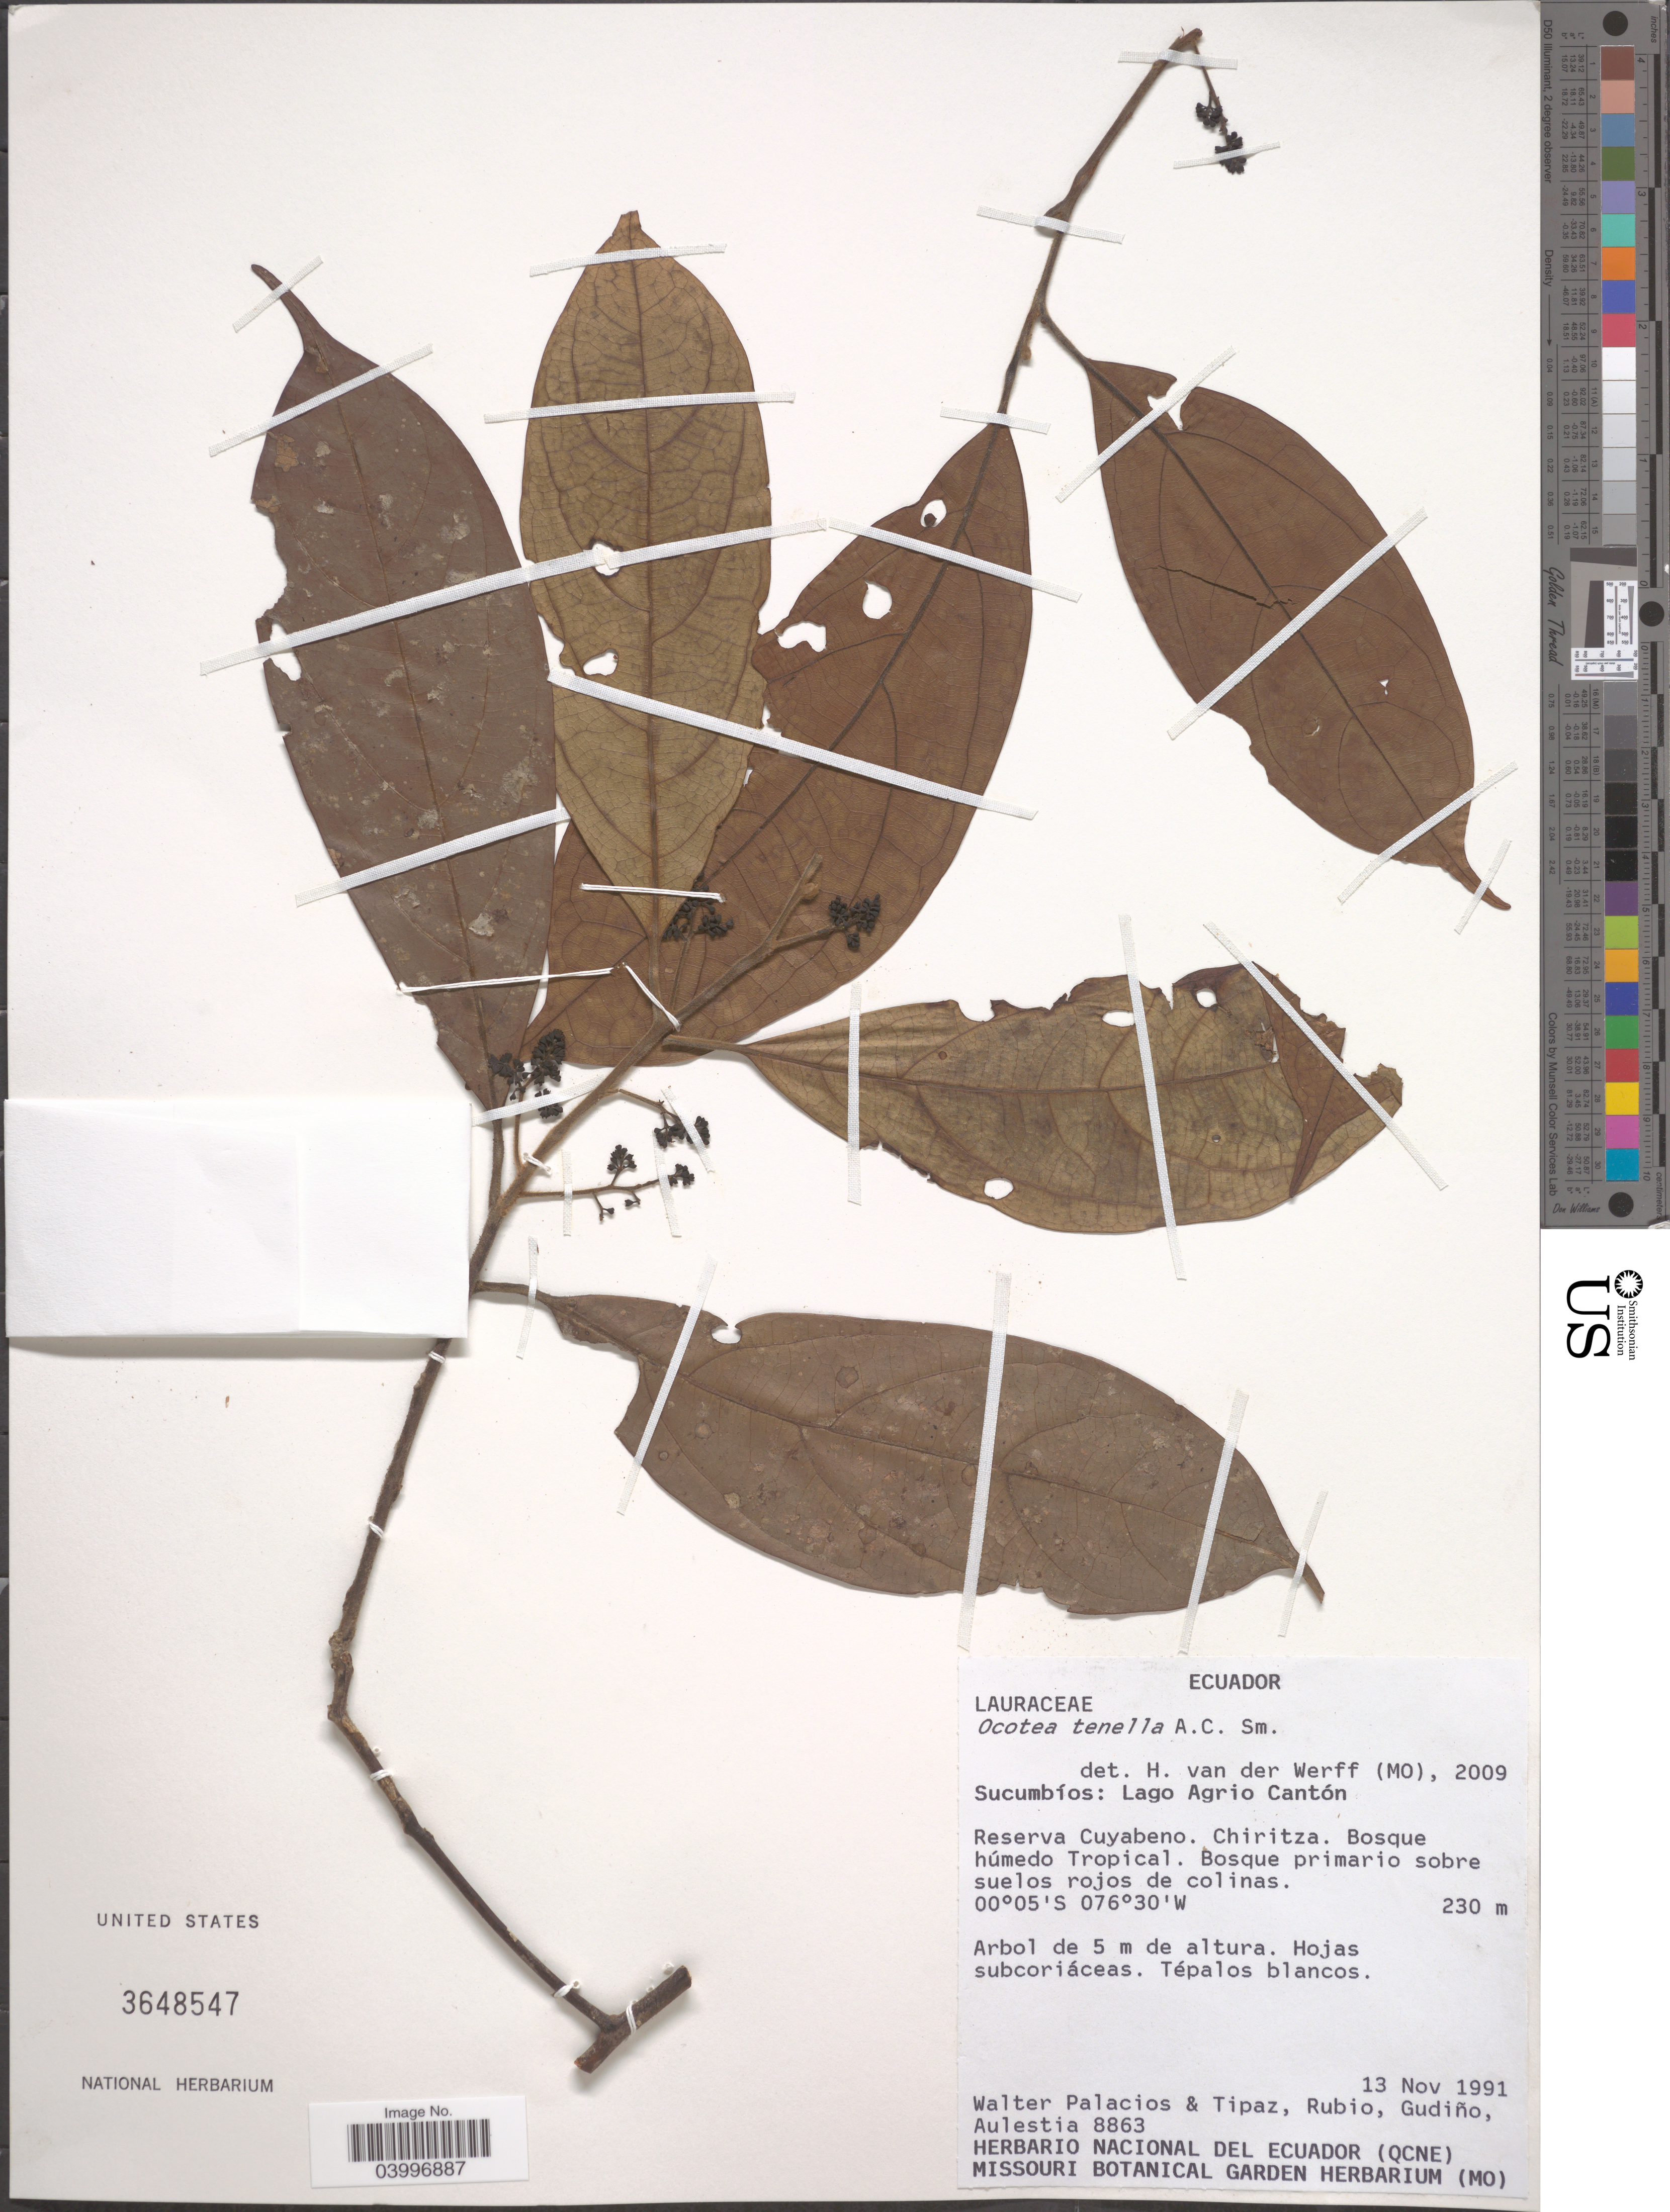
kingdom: Plantae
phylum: Tracheophyta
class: Magnoliopsida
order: Laurales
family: Lauraceae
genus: Ocotea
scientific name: Ocotea tenella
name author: A.C. Sm.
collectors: W. Palacios, Tipaz, -. Rubio, -. Gudiño & -. Aulestia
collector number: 8863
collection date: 1991-11-13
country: Ecuador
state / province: Sucumbíos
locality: Lago Agrio Cantón. Reserva Cuyabeno. Chiritza.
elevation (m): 230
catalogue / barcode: US 3648547